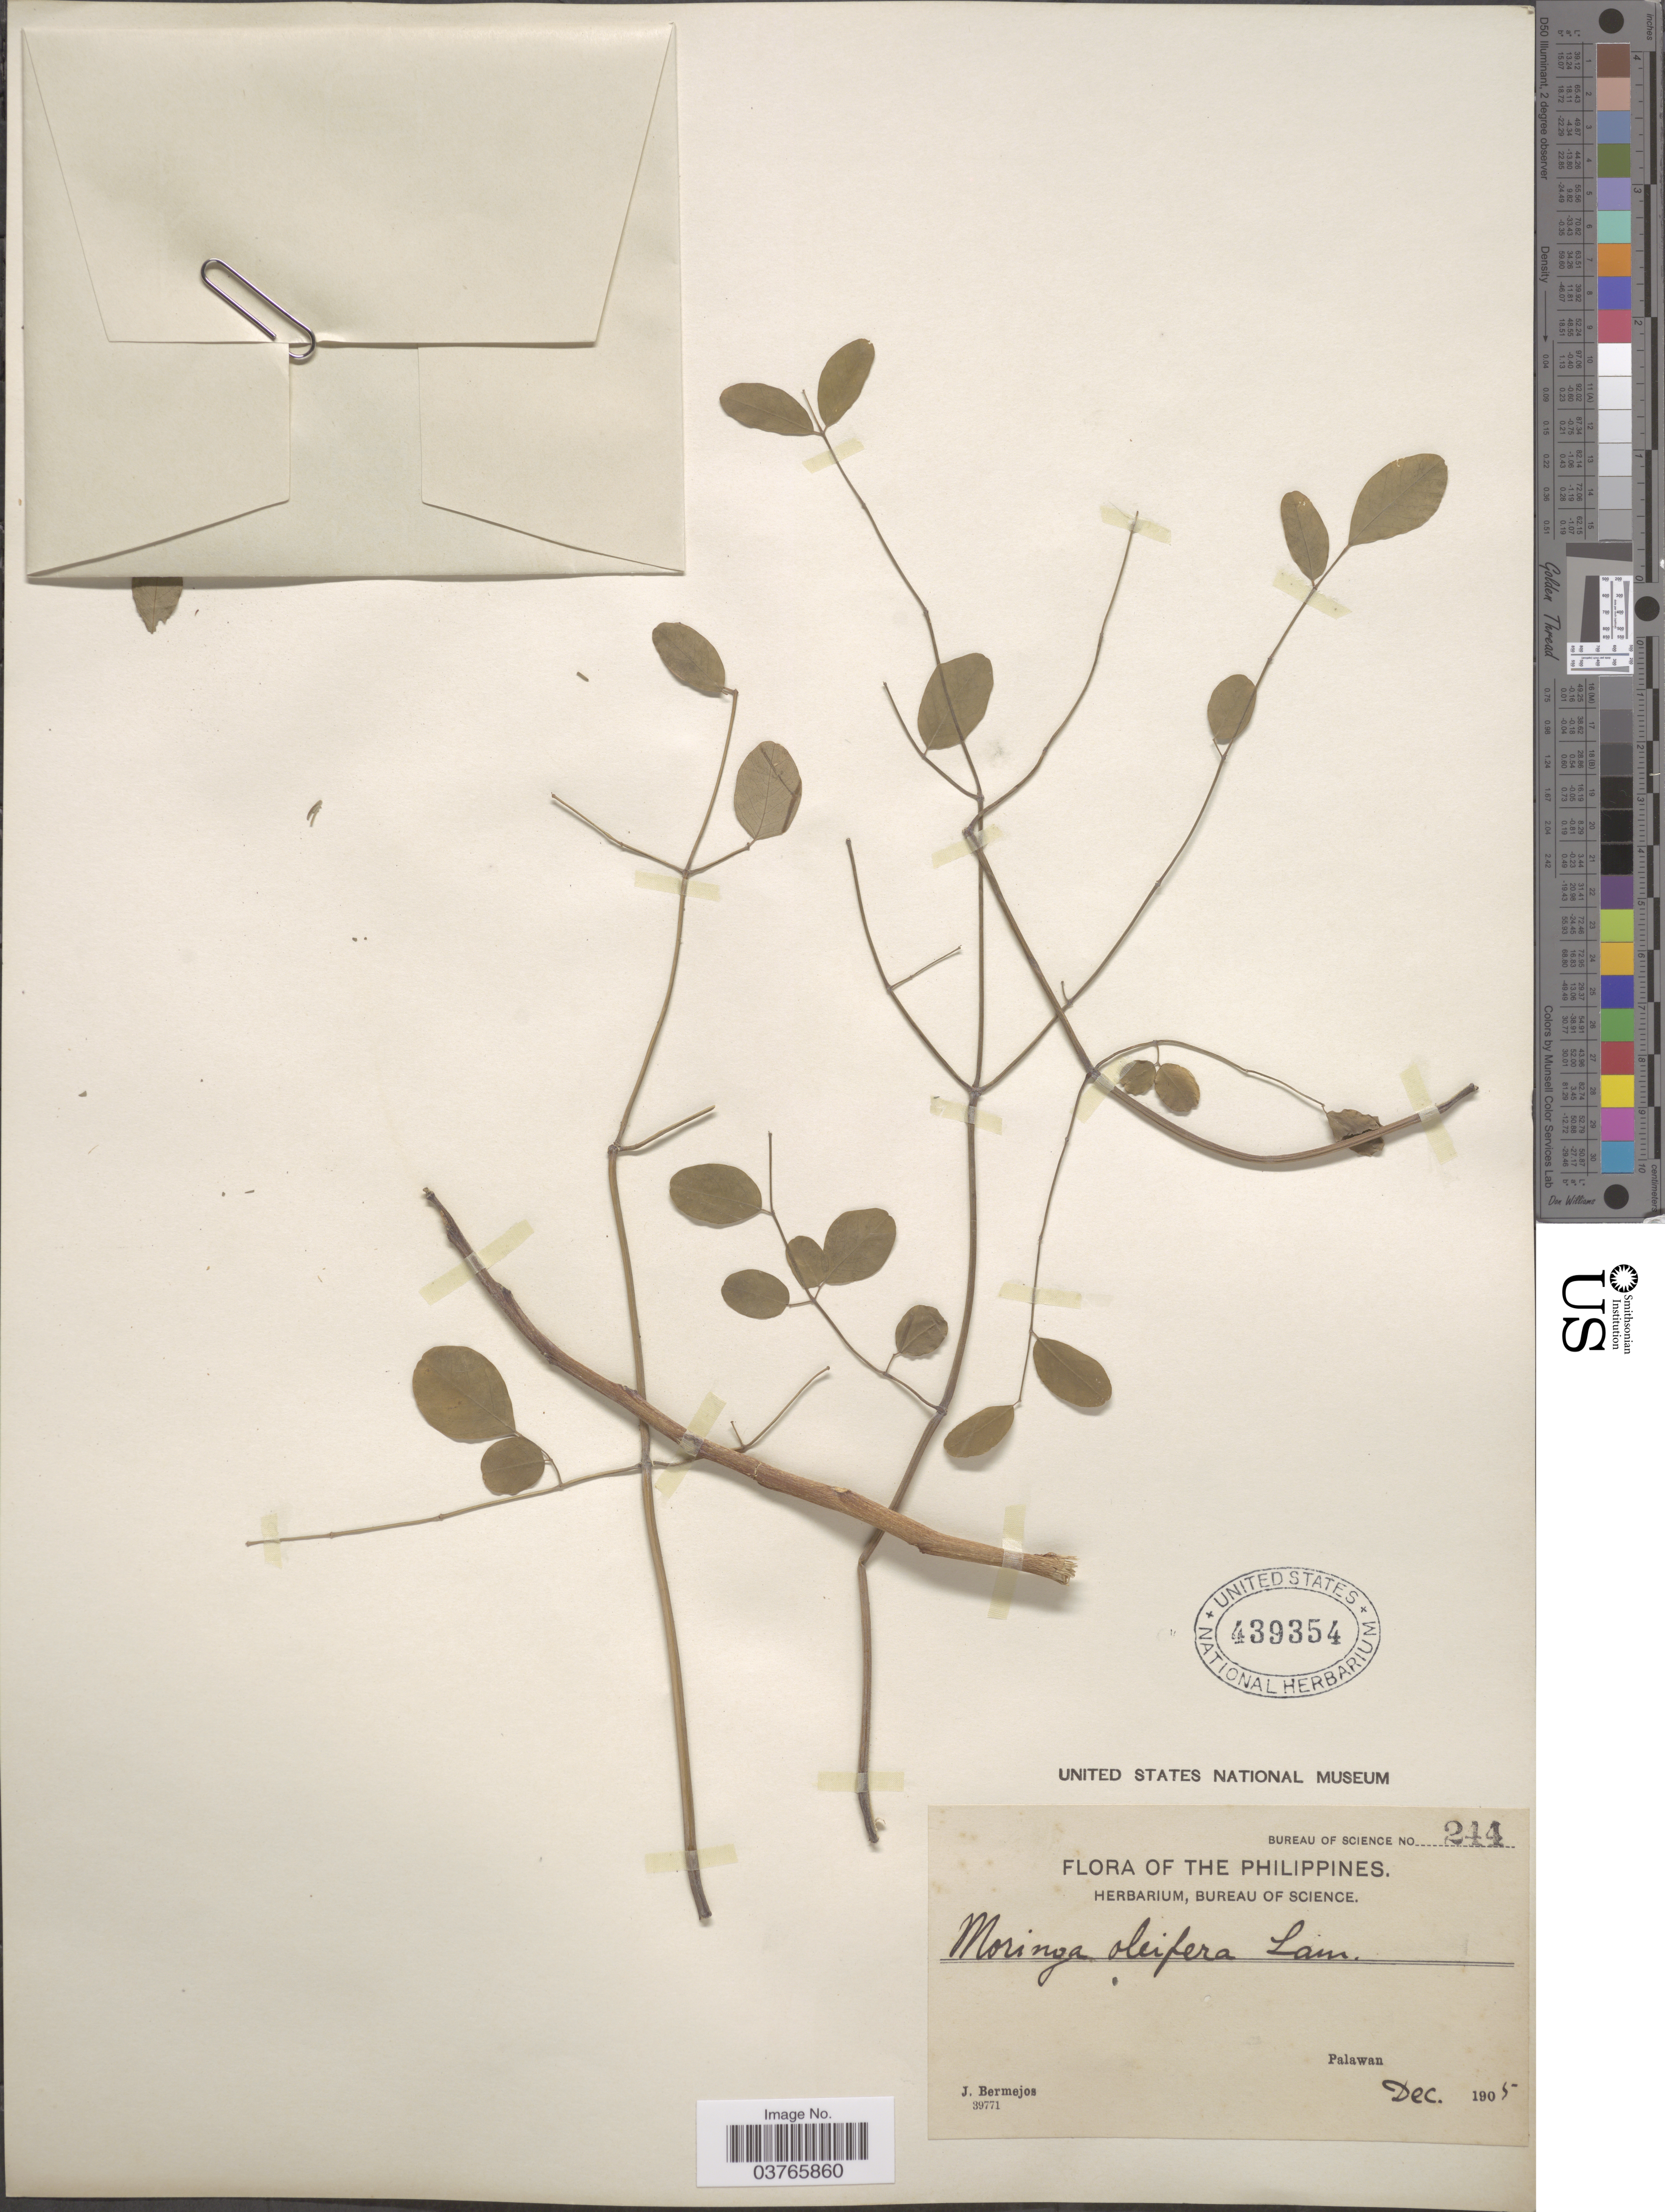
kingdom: Plantae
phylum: Tracheophyta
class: Magnoliopsida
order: Brassicales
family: Moringaceae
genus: Moringa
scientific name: Moringa oleifera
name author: Lam.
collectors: J. Bermejos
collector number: Bureau of Science 244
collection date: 1905-12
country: Philippines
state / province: Mimaropa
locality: Palawan.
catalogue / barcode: US 439354